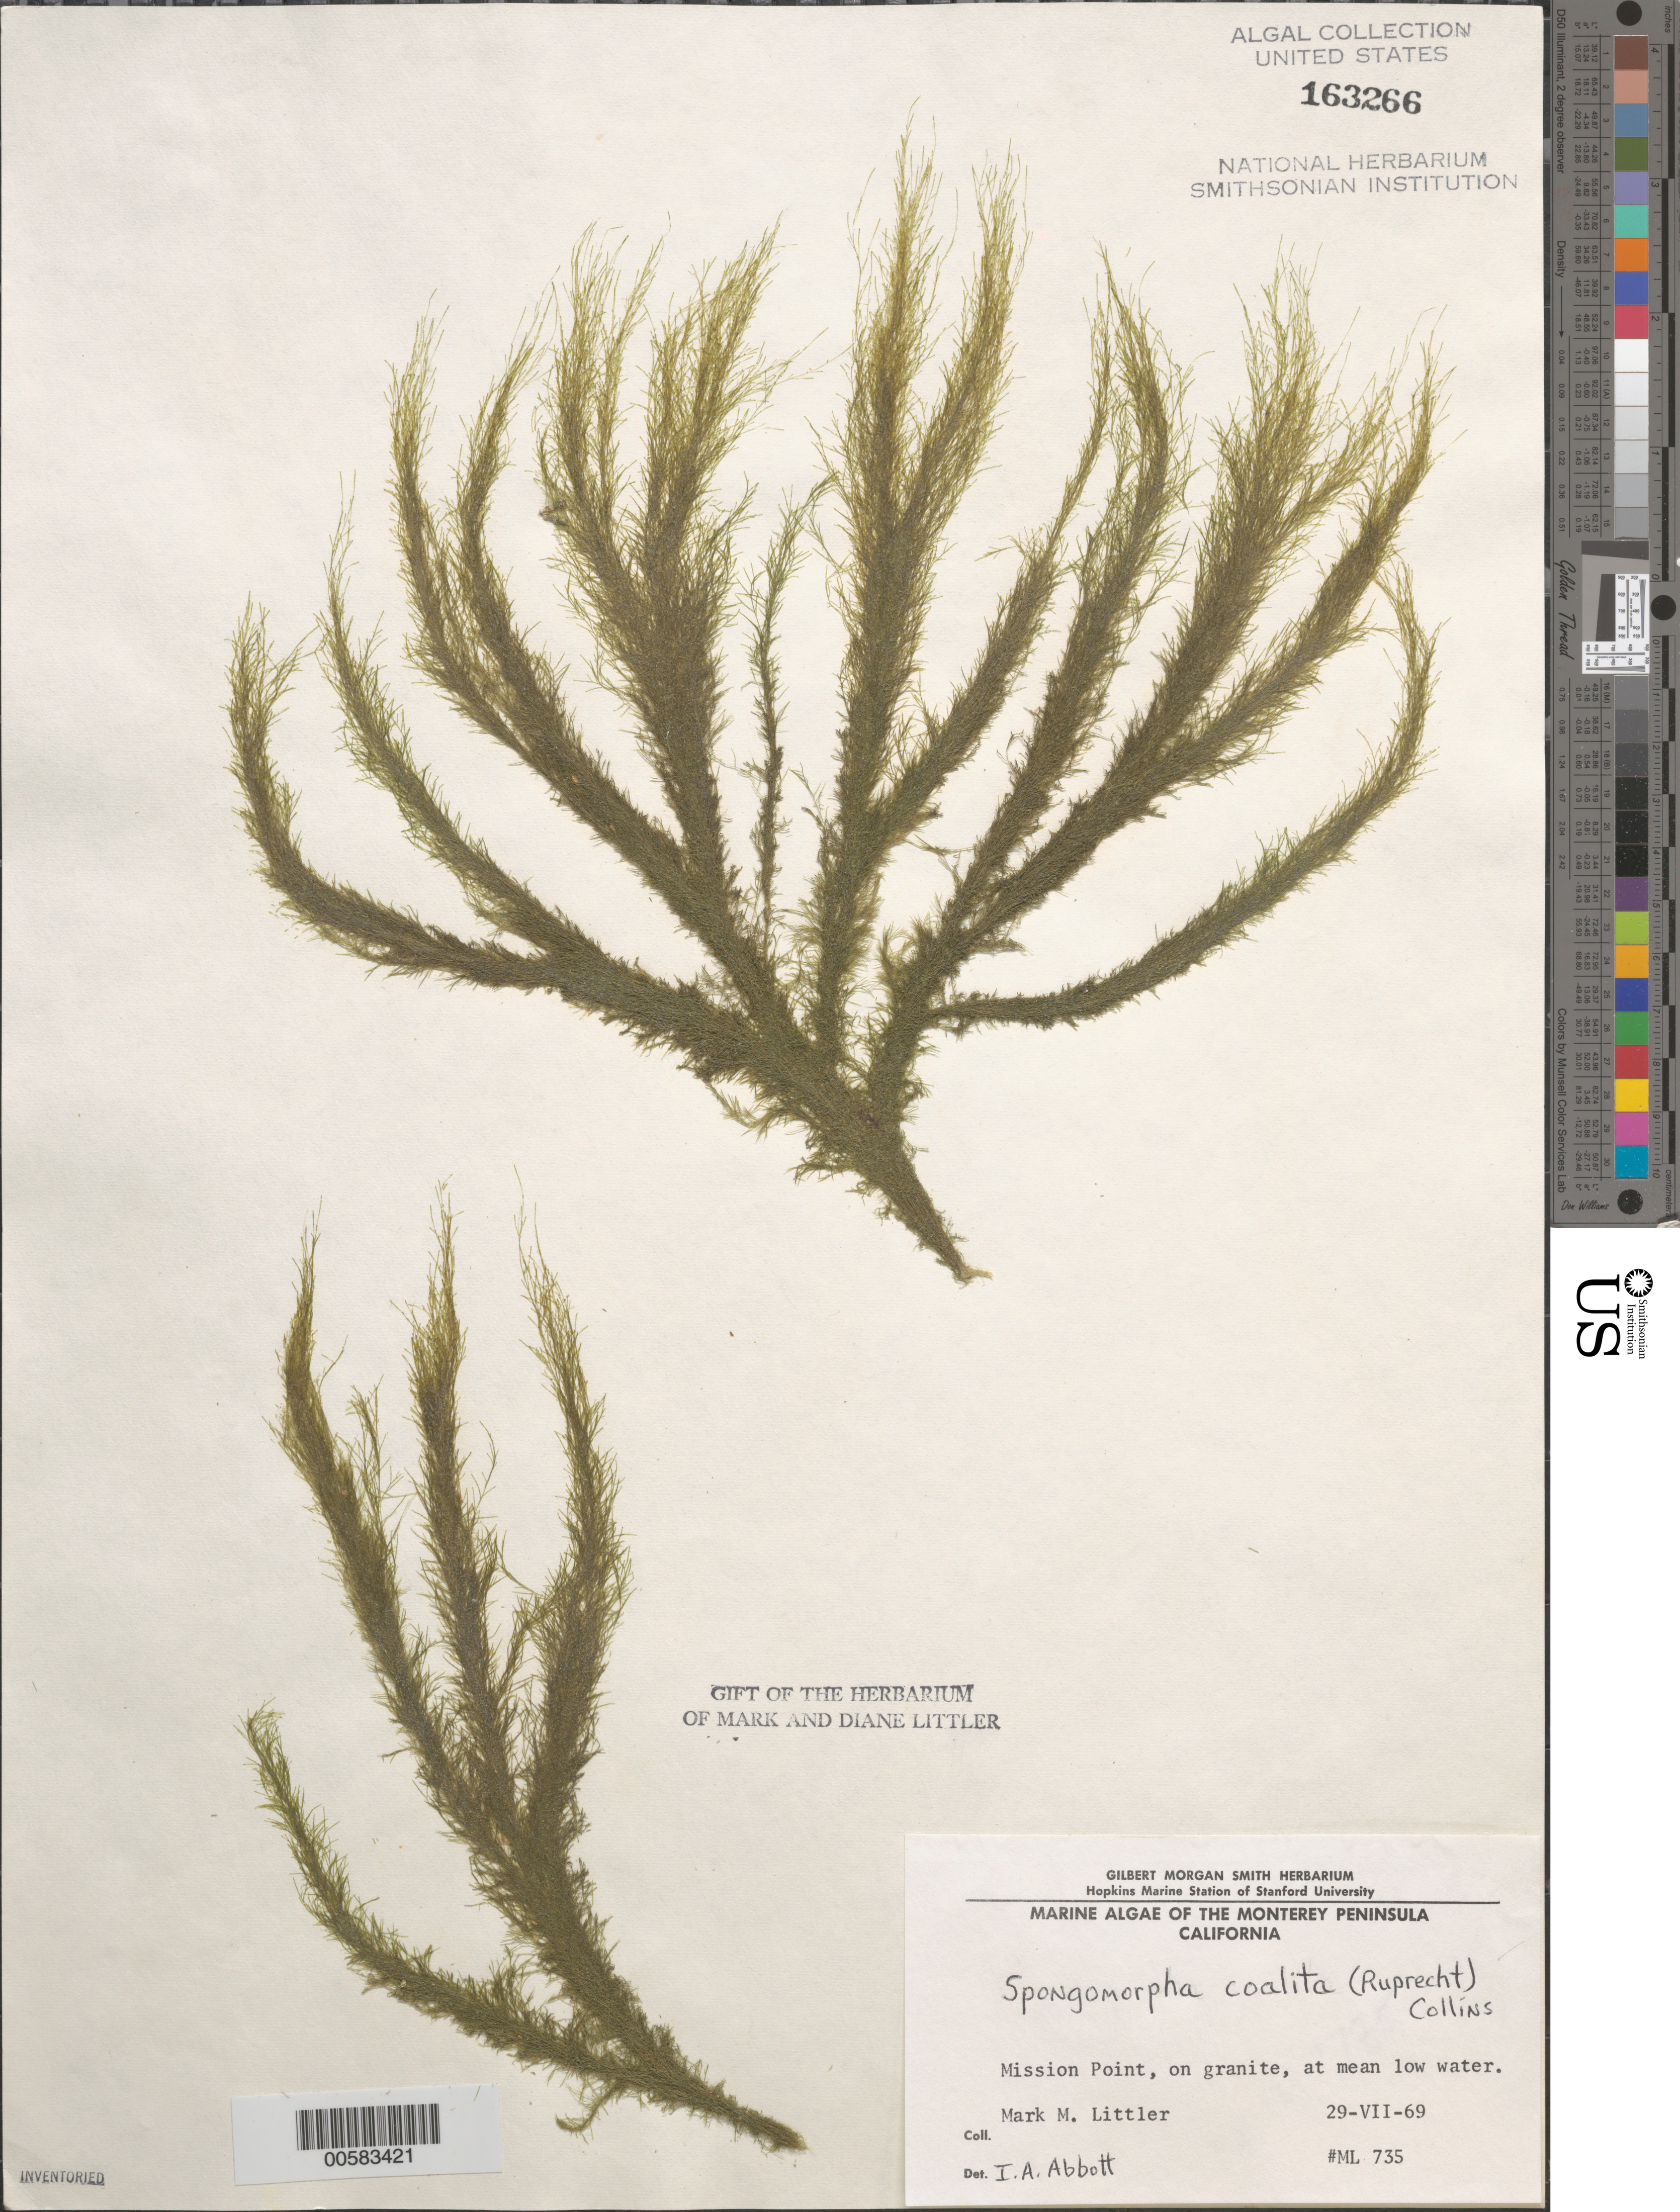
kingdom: Plantae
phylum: Chlorophyta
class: Ulvophyceae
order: Ulotrichales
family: Ulotrichaceae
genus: Acrosiphonia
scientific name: Acrosiphonia coalita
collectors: M. M. Littler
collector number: ML 735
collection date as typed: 29 Jul 1969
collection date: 1969-07-29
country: United States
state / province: California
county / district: Monterey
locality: Mission Point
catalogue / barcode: US 163266